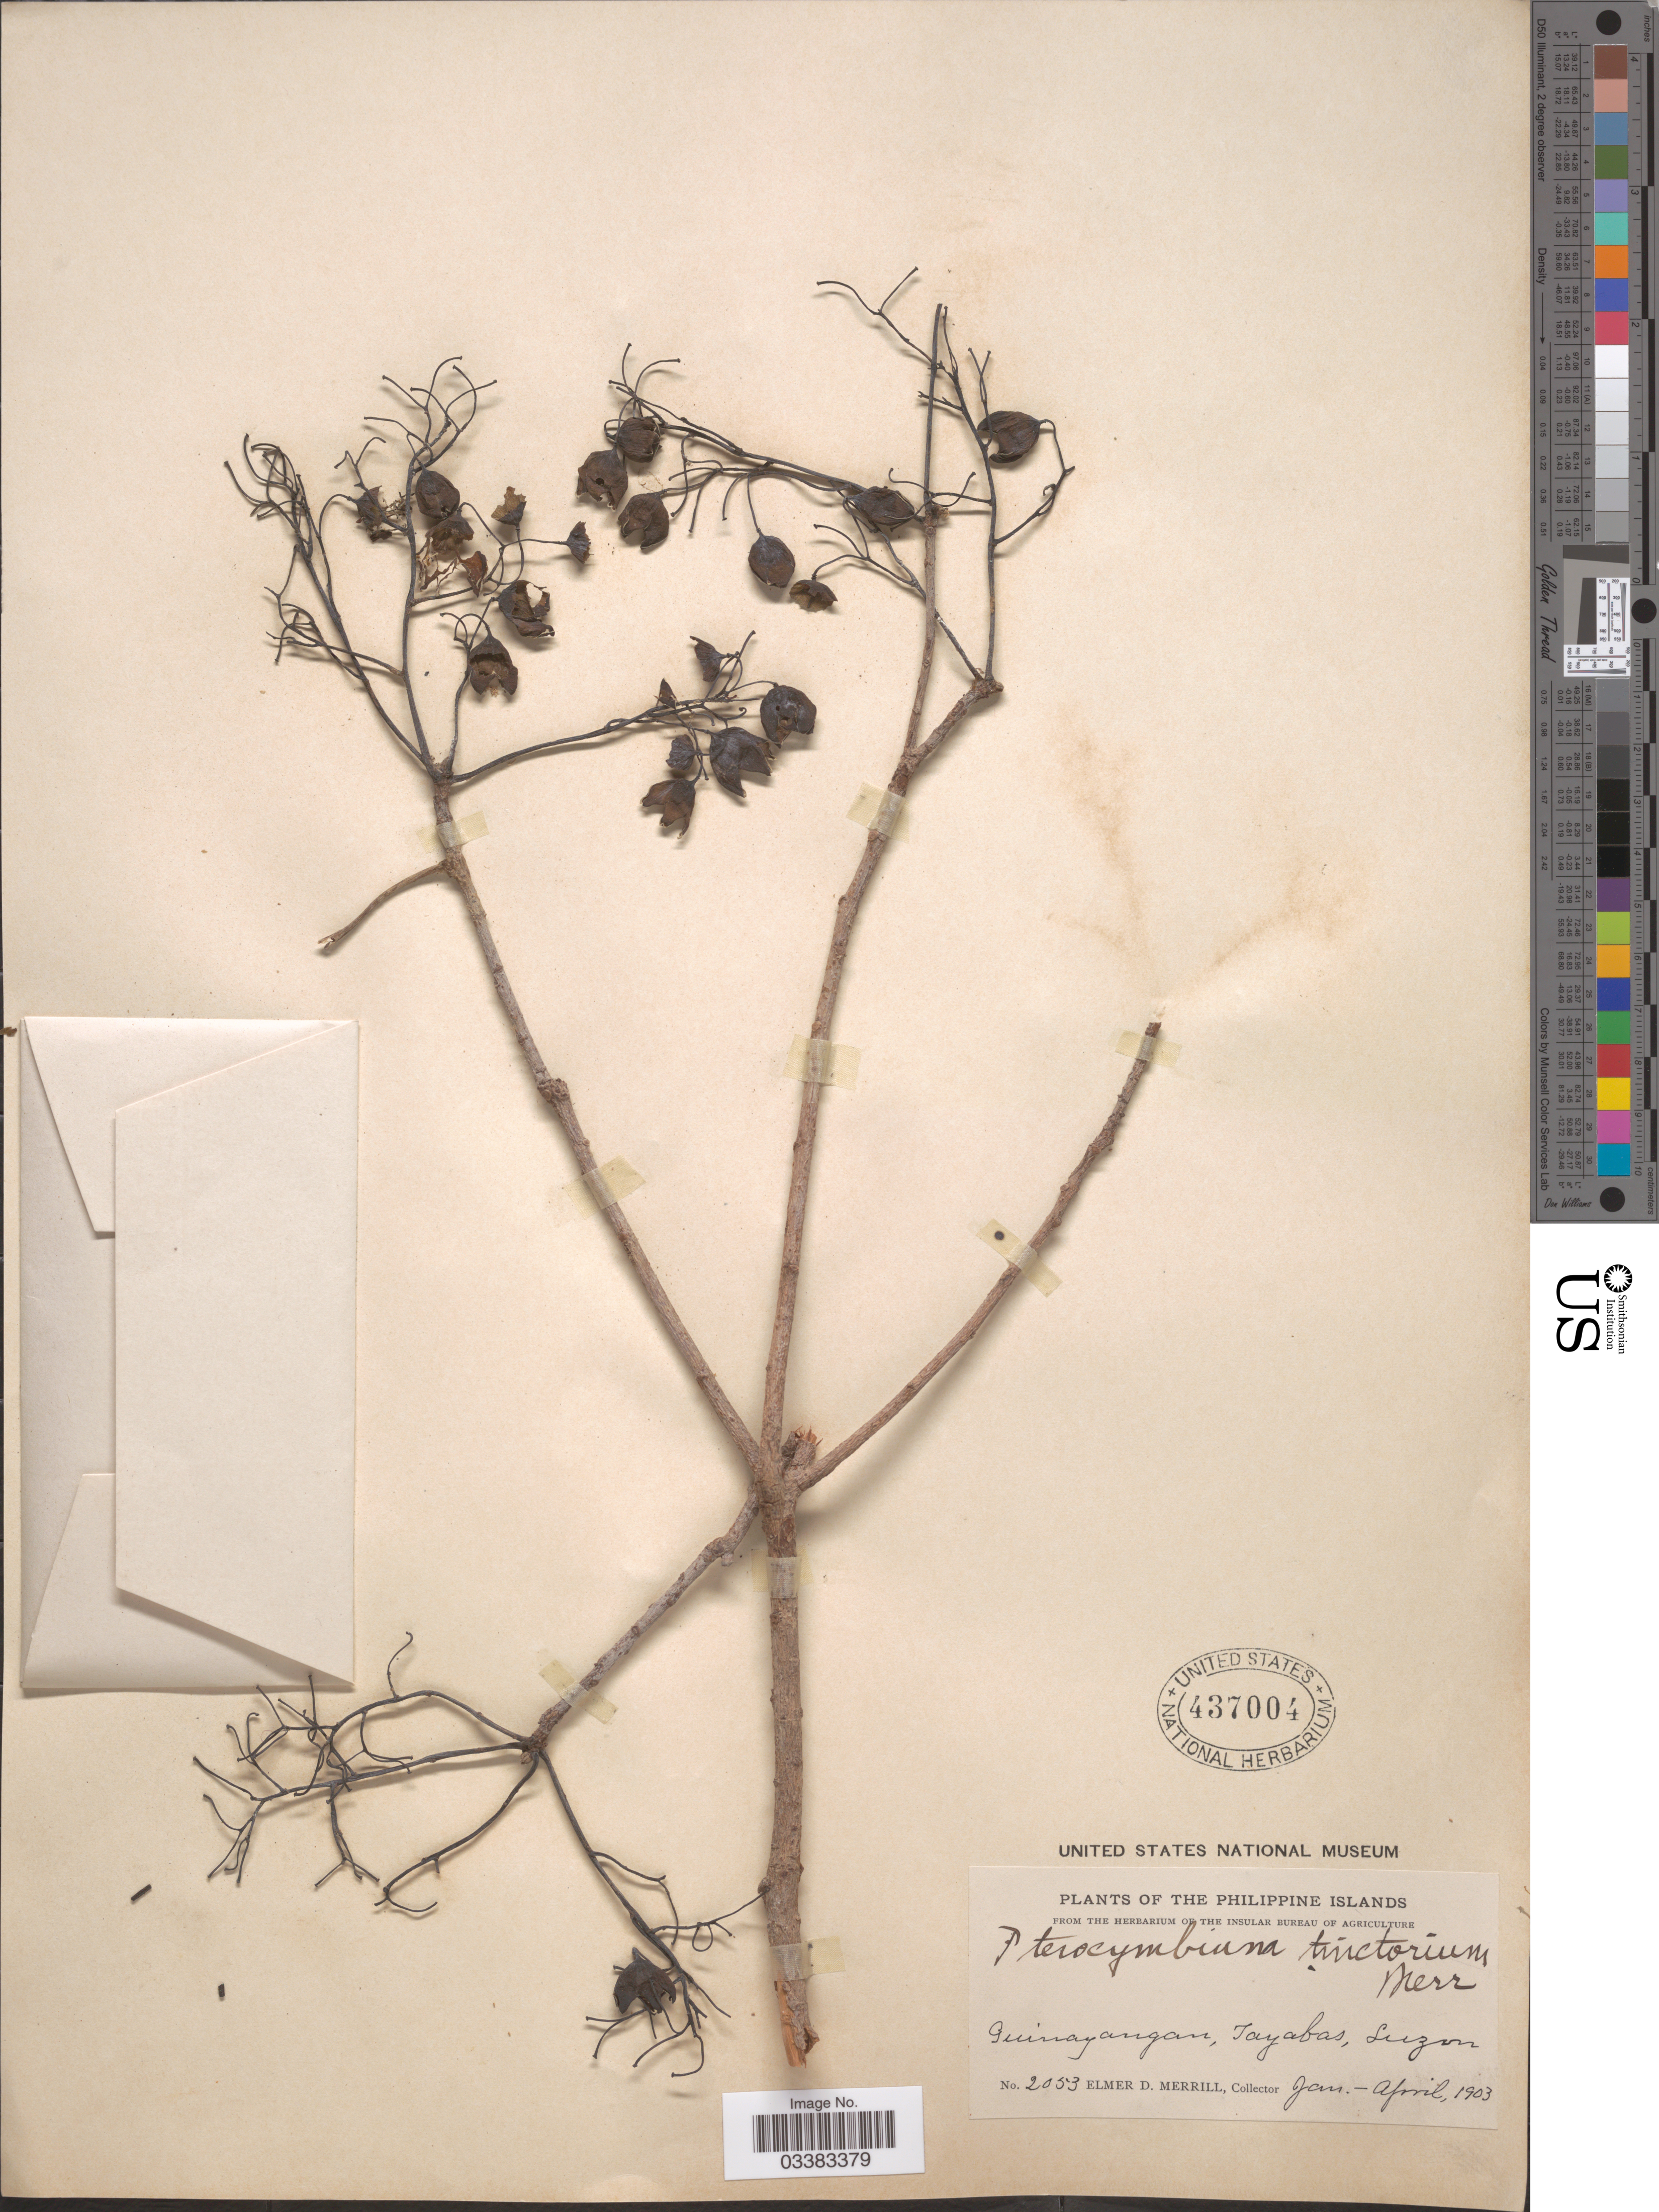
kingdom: Plantae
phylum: Tracheophyta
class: Magnoliopsida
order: Malvales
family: Malvaceae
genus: Pterocymbium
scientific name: Pterocymbium tinctorium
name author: Merr.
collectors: E. D. Merrill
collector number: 2053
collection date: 1903-01/1903-04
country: Philippines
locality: The Philippine Islands. Guinayangan, Tayabas, Luzon.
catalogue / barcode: US 437004